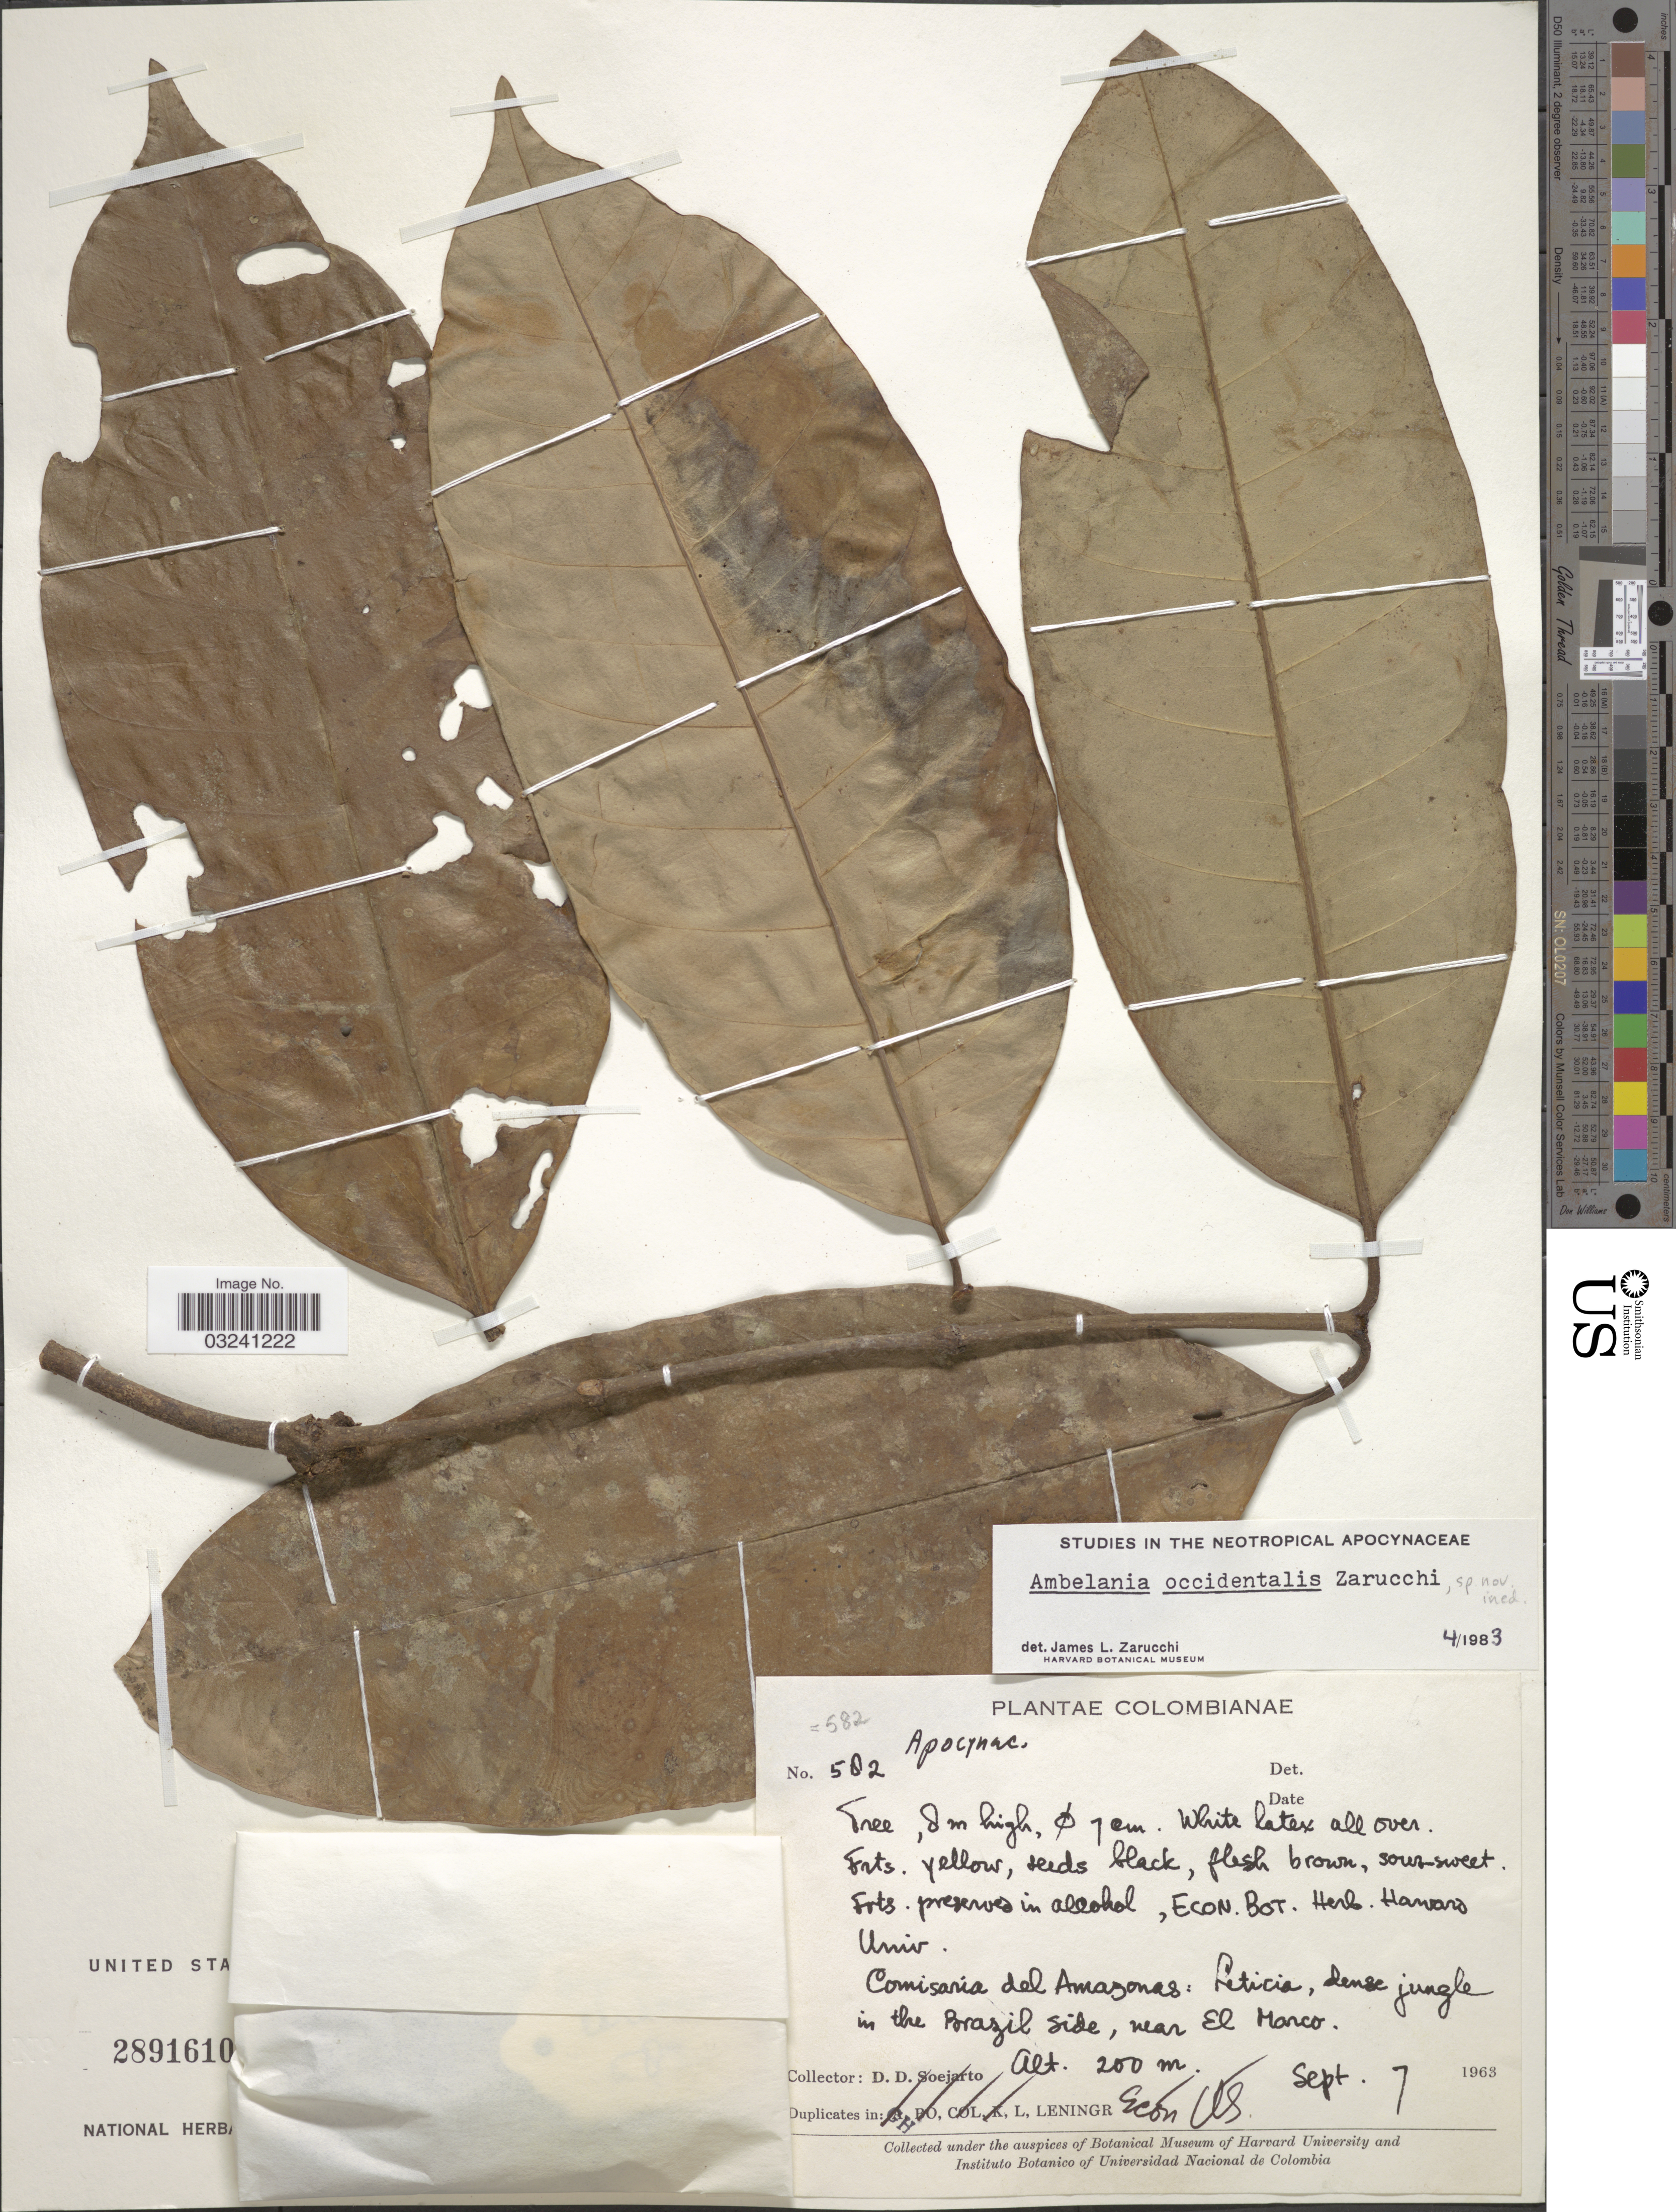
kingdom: Plantae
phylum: Tracheophyta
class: Magnoliopsida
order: Gentianales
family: Apocynaceae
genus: Ambelania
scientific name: Ambelania occidentalis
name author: Zarucchi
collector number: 582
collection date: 1963-09-07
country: Colombia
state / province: Amazônas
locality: Comisaria del Amazonas: Leticia, dense jungle in the Brazil side, near El Manco.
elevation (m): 200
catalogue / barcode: US 2891610